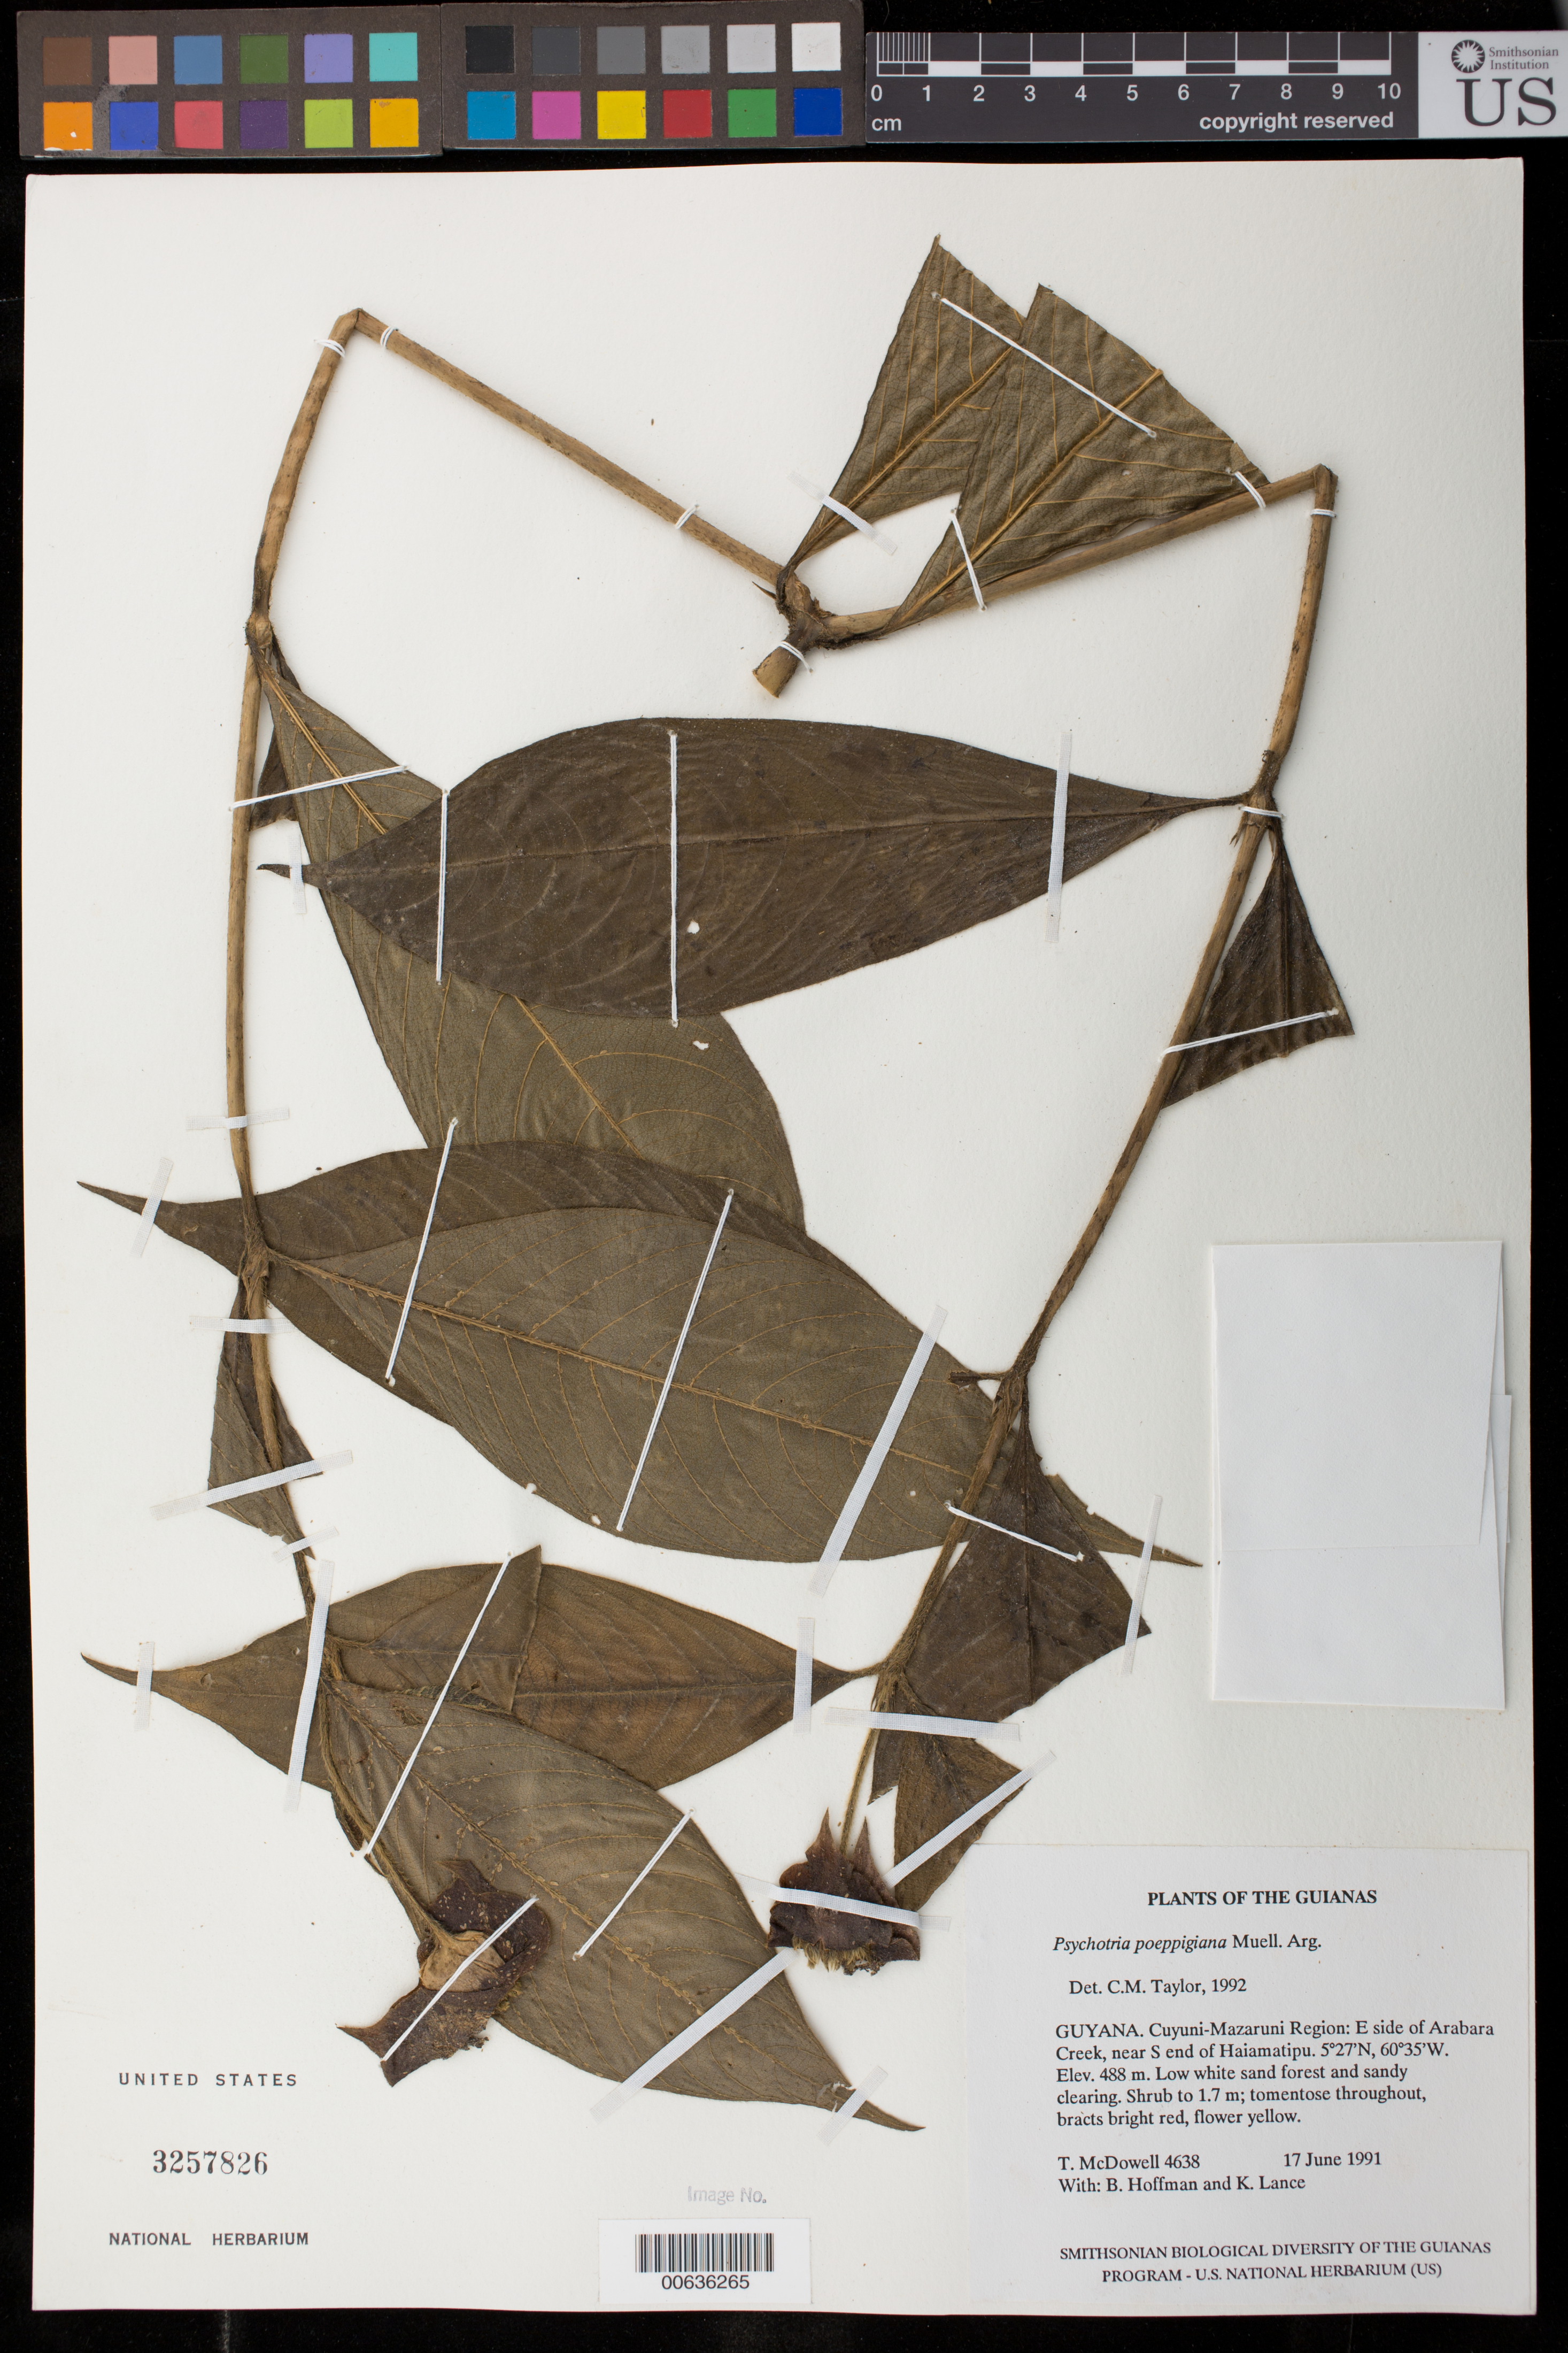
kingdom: Plantae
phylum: Tracheophyta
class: Magnoliopsida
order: Gentianales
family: Rubiaceae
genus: Palicourea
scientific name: Palicourea tomentosa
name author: (Aubl.) Borhidi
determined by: Kirkbride, J. H., Jr.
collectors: T. McDowell, B. Hoffman & K. Lance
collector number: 4638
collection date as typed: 17 June 1991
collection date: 1991-06-17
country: Guyana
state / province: Cuyuni-Mazaruni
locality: E side of Arabaru Creek, near S end of Haiamatipu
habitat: Low white sand forest and sandy clearing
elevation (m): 488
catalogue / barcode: US 3257826